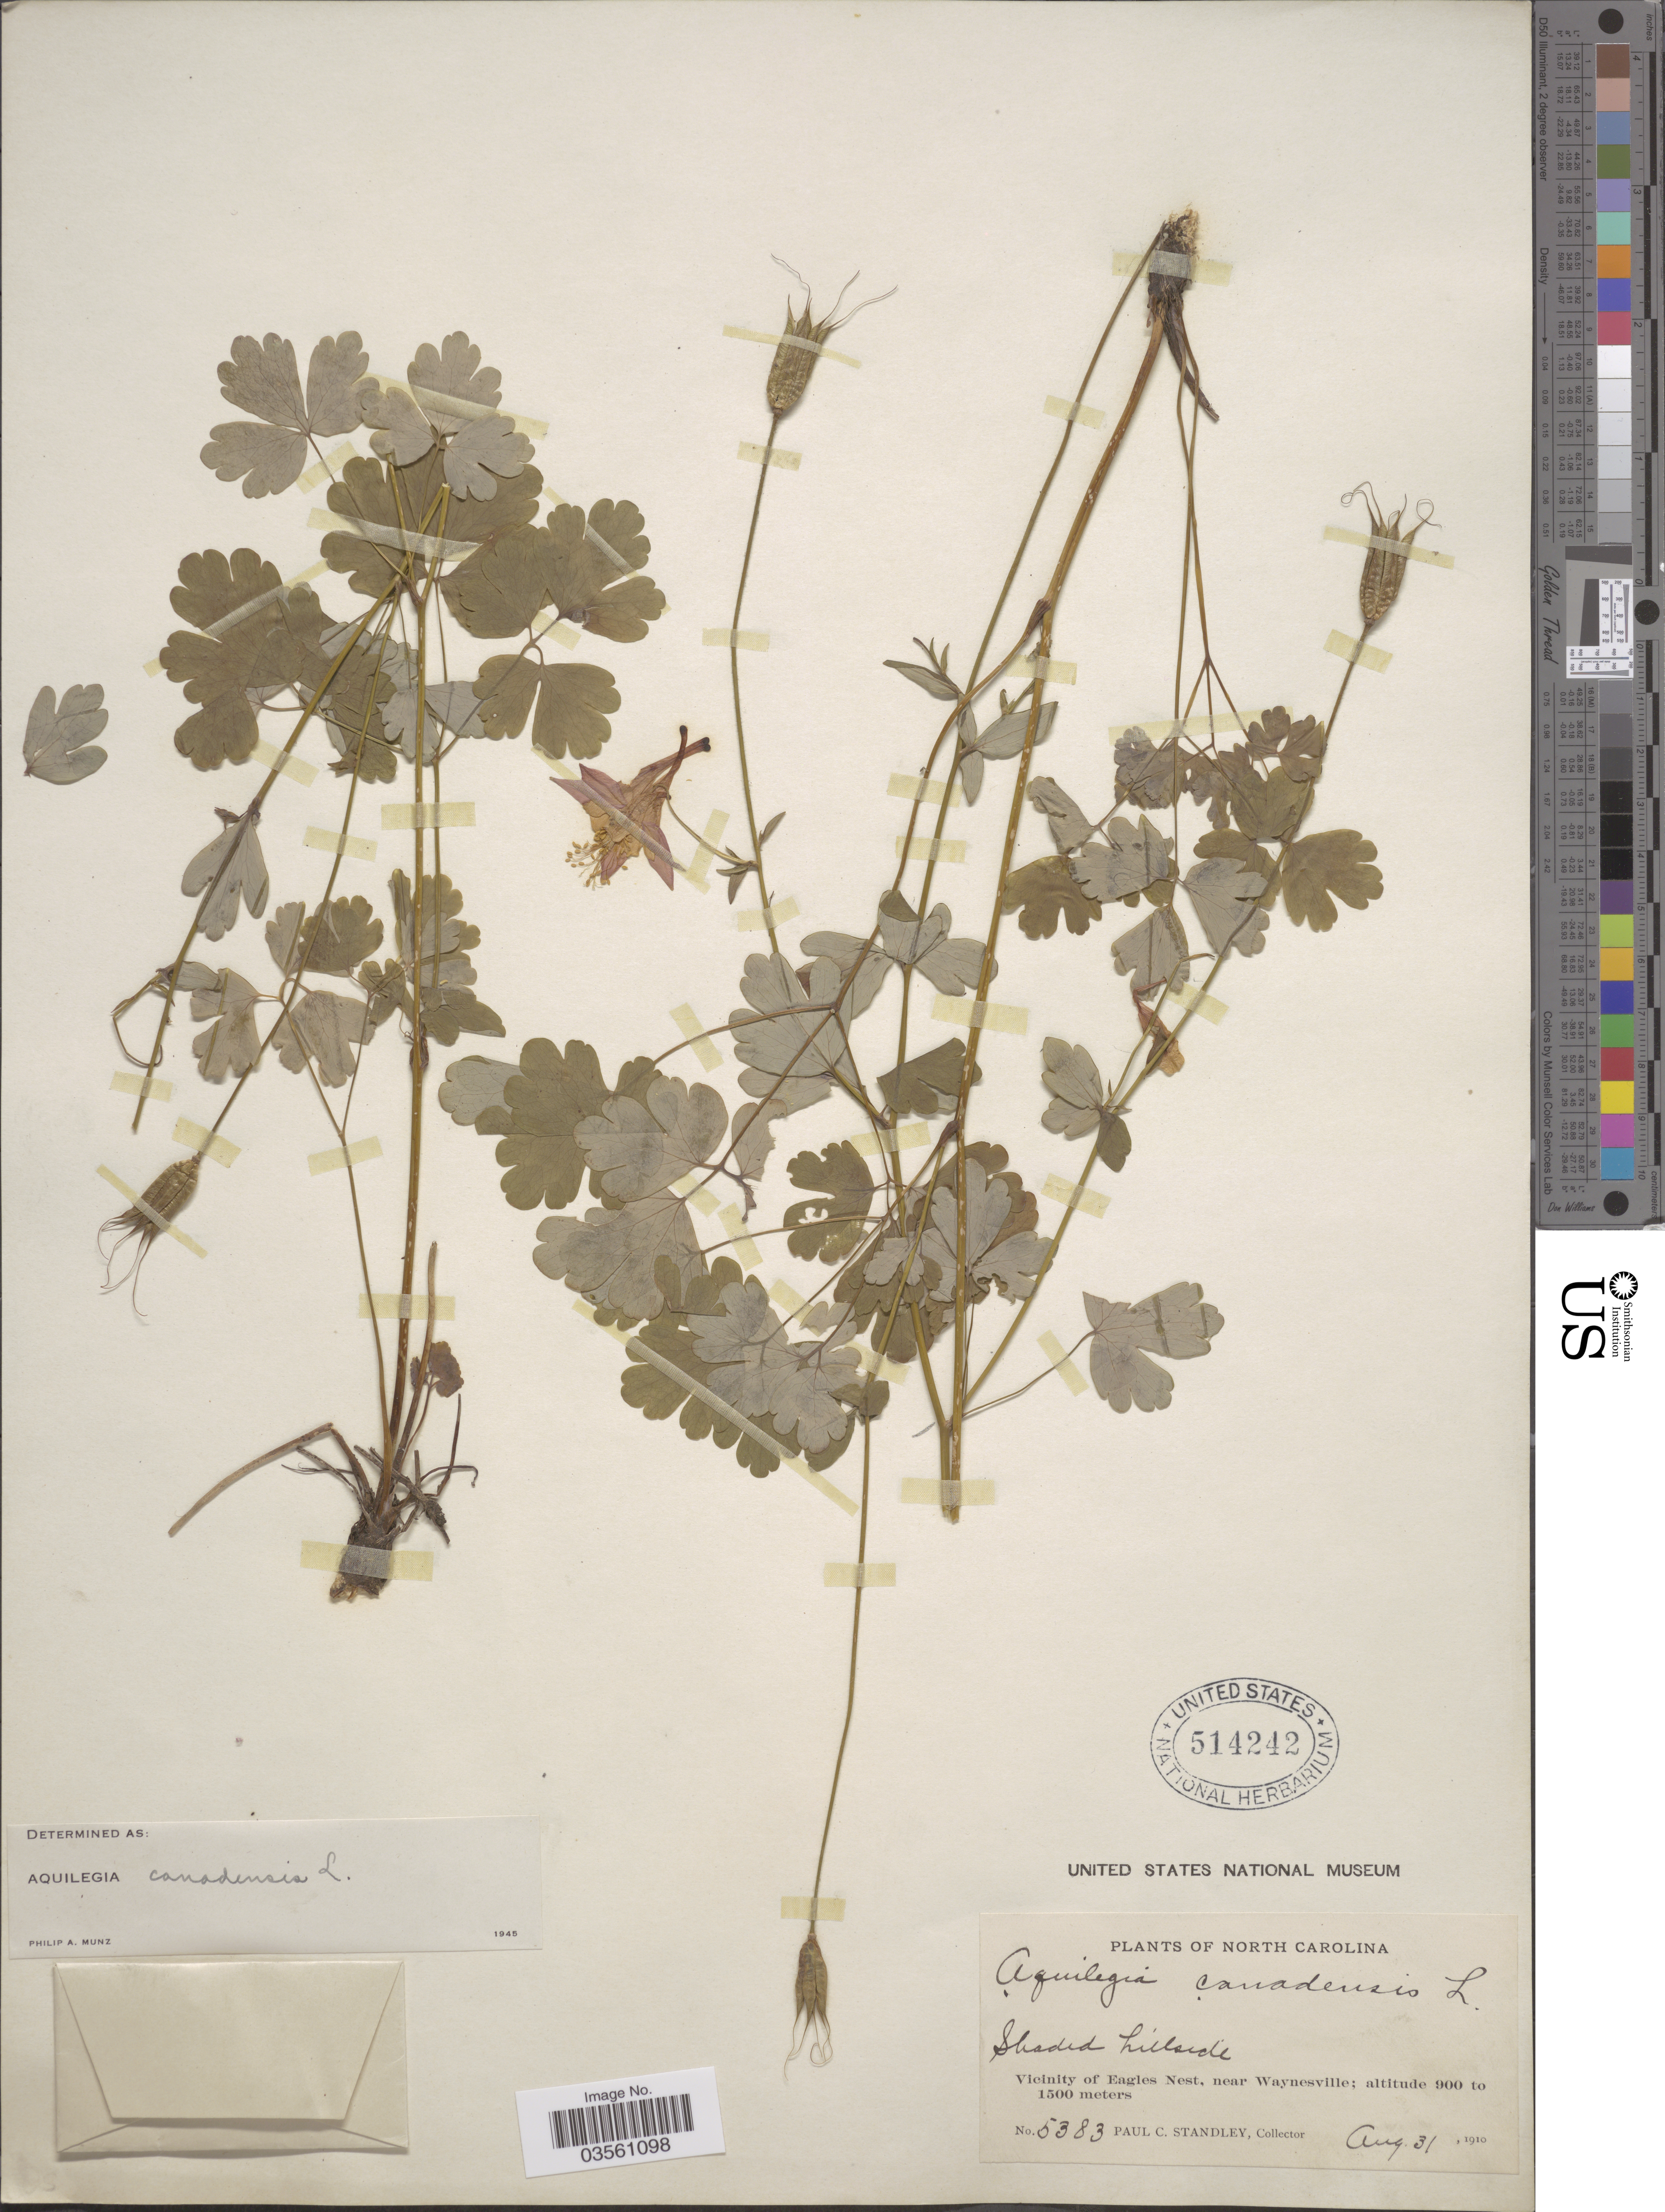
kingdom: Plantae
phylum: Tracheophyta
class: Magnoliopsida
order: Ranunculales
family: Ranunculaceae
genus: Aquilegia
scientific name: Aquilegia canadensis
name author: L.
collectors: P. C. Standley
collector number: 5383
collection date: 1910-08-31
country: United States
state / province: North Carolina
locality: Vicinity of Eagles Nest, near Waynesville.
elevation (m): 900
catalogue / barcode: US 514242